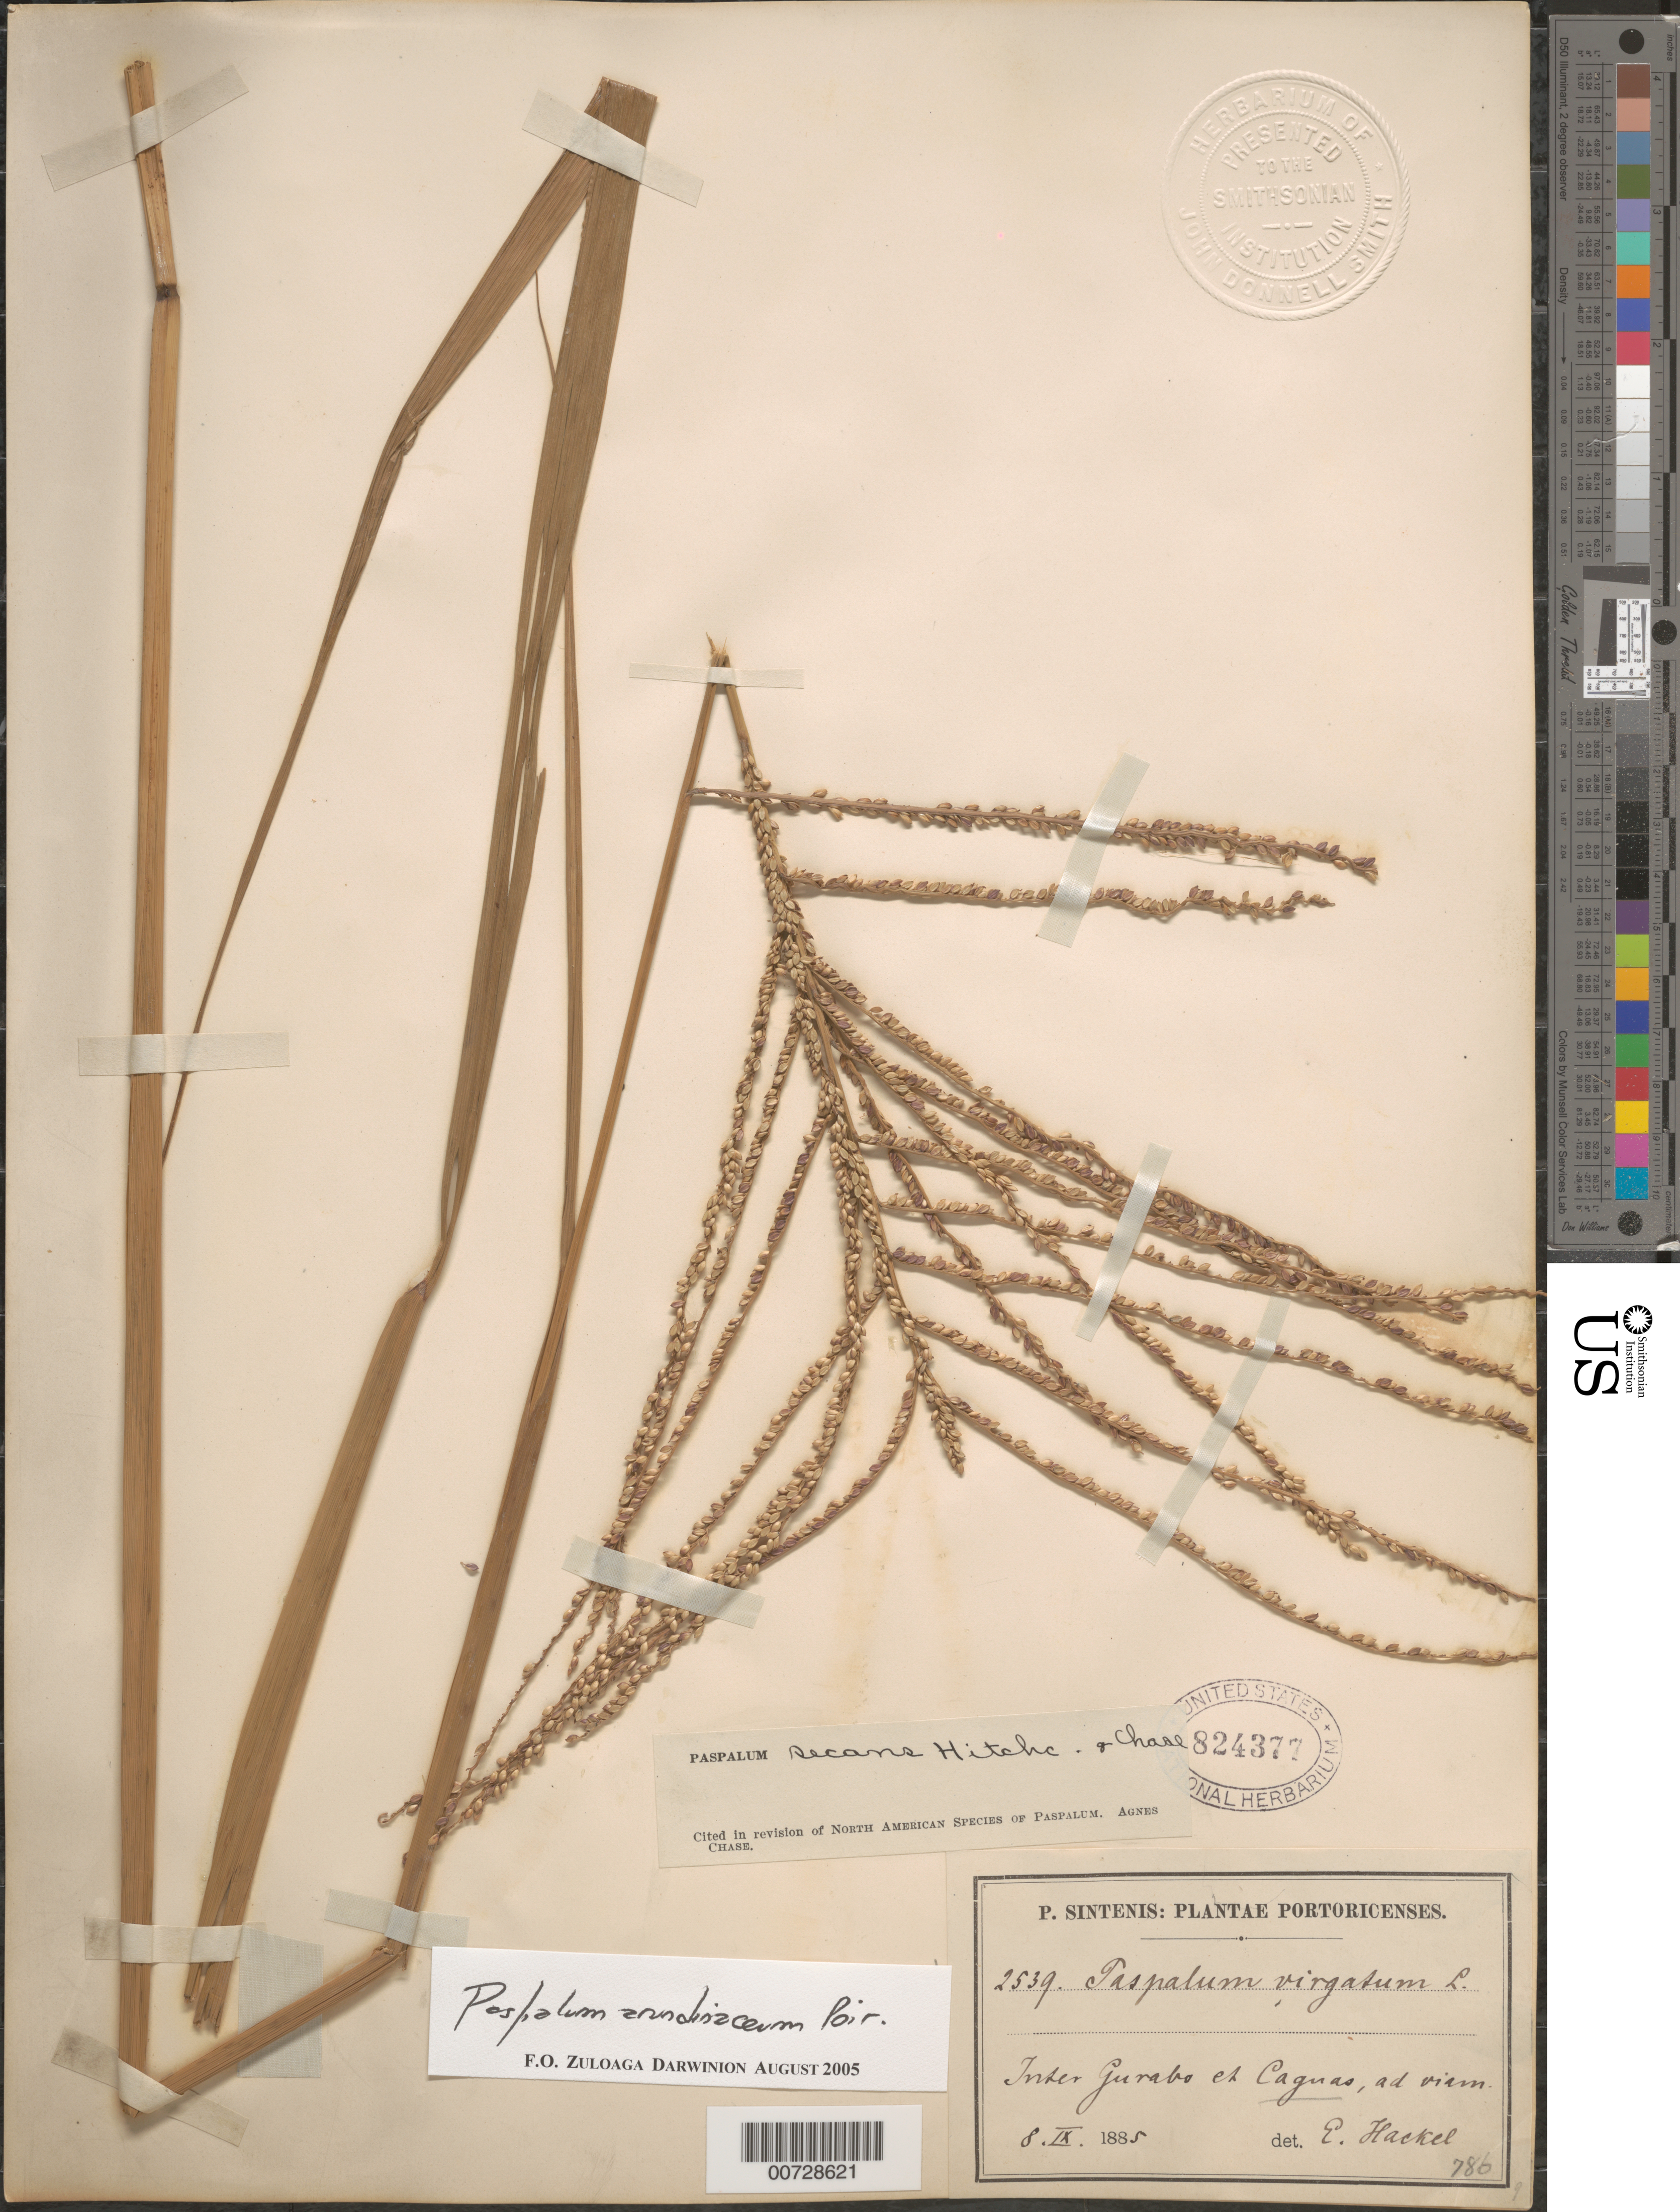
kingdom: Plantae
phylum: Tracheophyta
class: Liliopsida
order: Poales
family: Poaceae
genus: Paspalum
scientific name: Paspalum arundinaceum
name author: Poir.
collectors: P. Sintenis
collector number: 2539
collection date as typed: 08 Sep 1885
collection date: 1885-09-08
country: Puerto Rico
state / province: Caguas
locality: Inter Gurabo et Caguas, ad viam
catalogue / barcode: US 824377